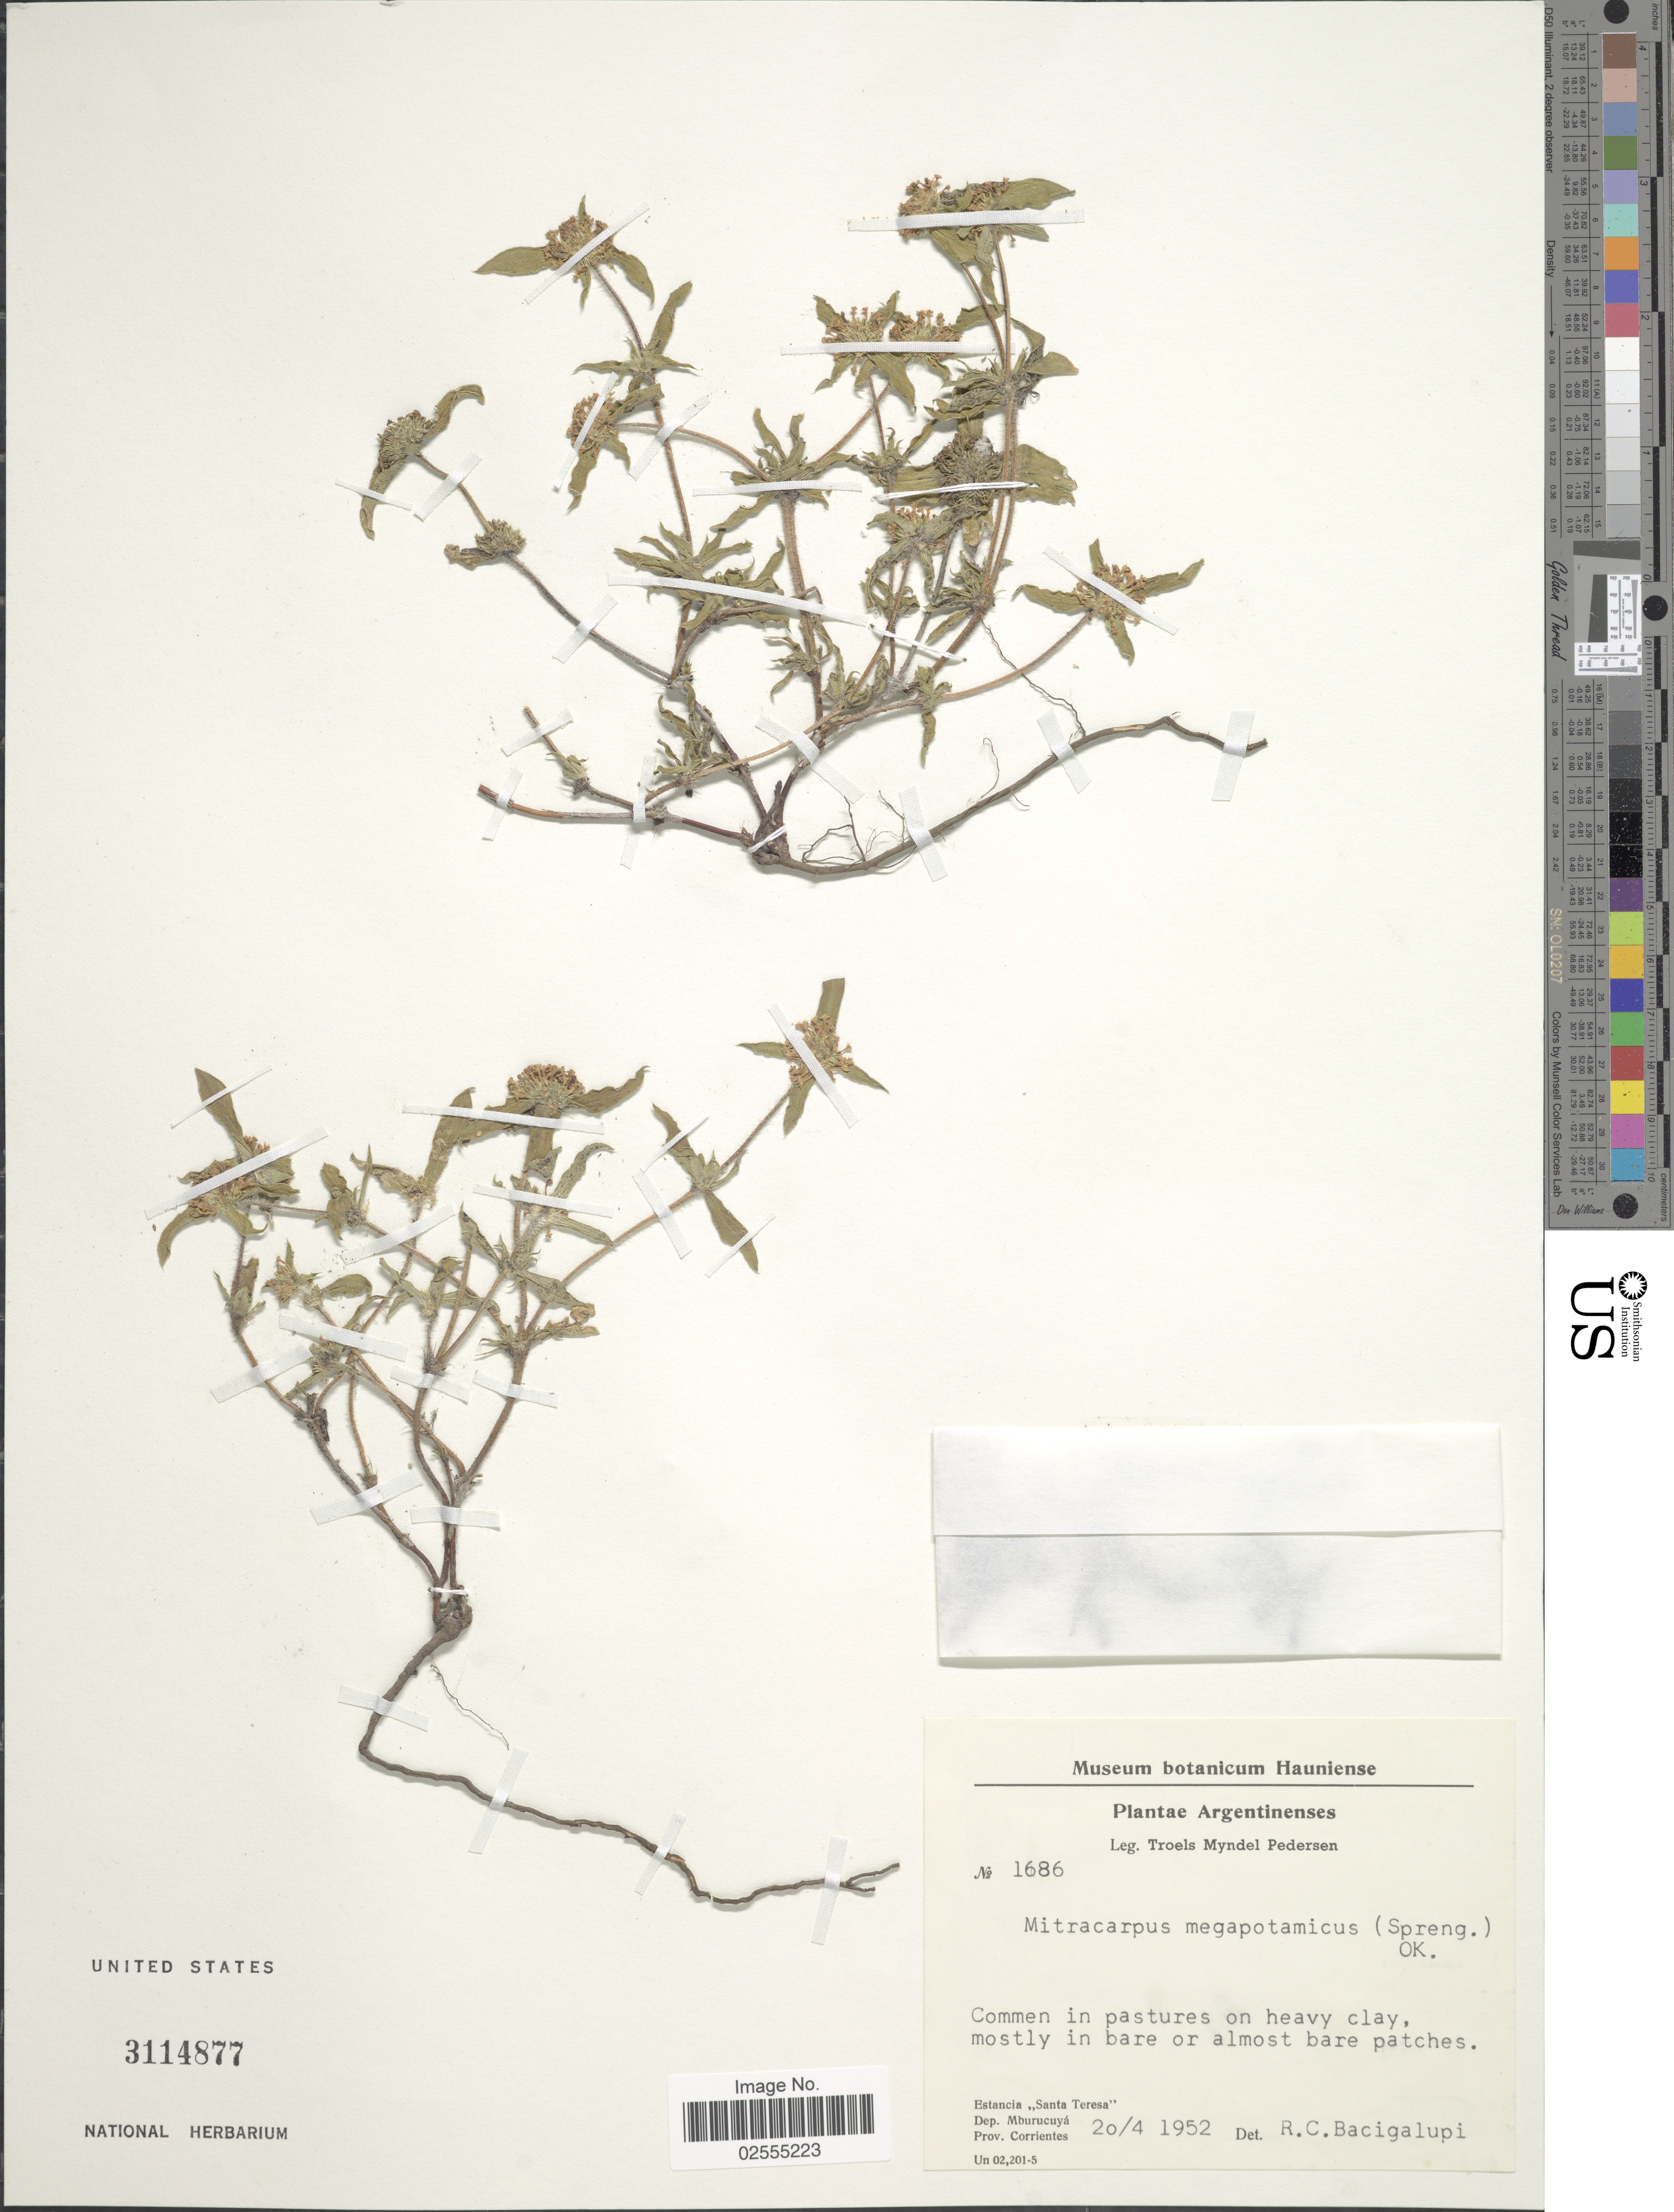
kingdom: Plantae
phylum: Tracheophyta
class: Magnoliopsida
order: Gentianales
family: Rubiaceae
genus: Mitracarpus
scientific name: Mitracarpus megapotamicus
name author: (Spreng.) Kuntze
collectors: T. Pederson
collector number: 1686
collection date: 1952-04-20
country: Argentina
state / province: Corrientes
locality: Estancia Santa Teresa, Dep. Mburucuya, Prov. Corrientes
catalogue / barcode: US 3114877